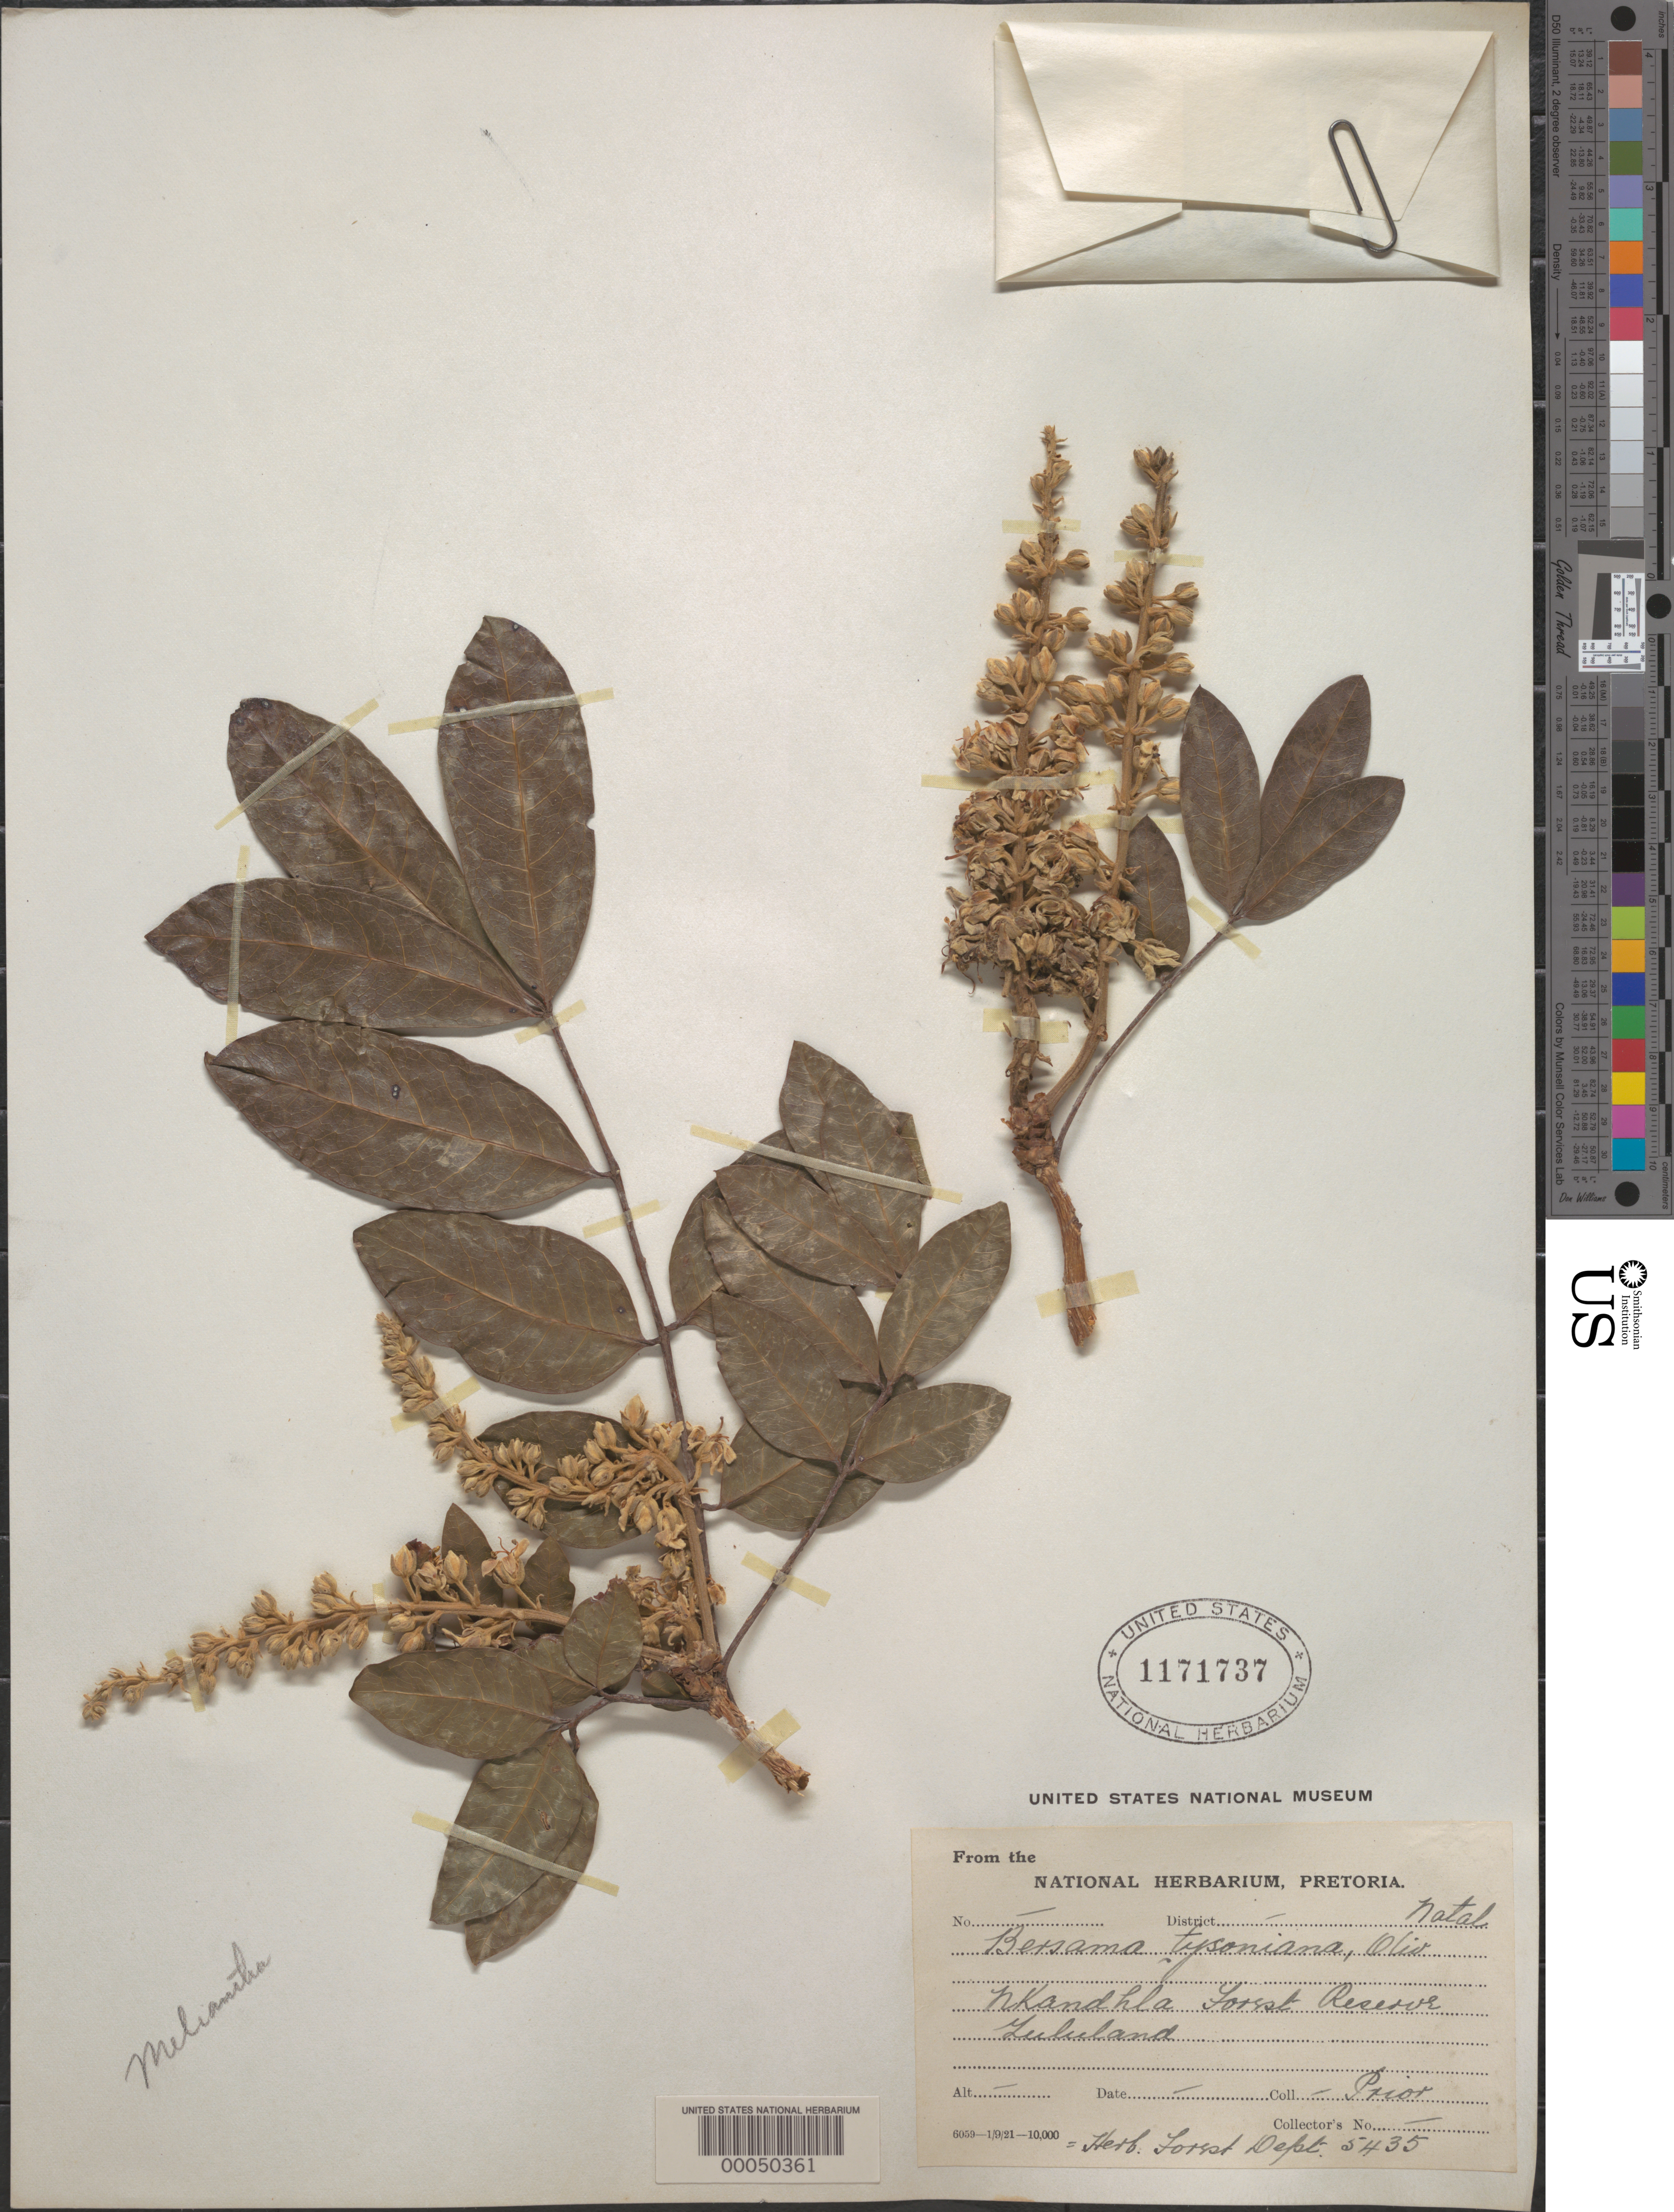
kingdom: Plantae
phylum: Tracheophyta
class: Magnoliopsida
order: Geraniales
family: Melianthaceae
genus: Bersama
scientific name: Bersama tysoniana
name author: Oliv.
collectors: -. Prior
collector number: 5435 Or 6059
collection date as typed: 01 --- 1921 or 09 --- 1921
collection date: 1921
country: South Africa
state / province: KwaZulu-Natal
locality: N kandhla forest reserve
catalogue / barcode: US 1171737